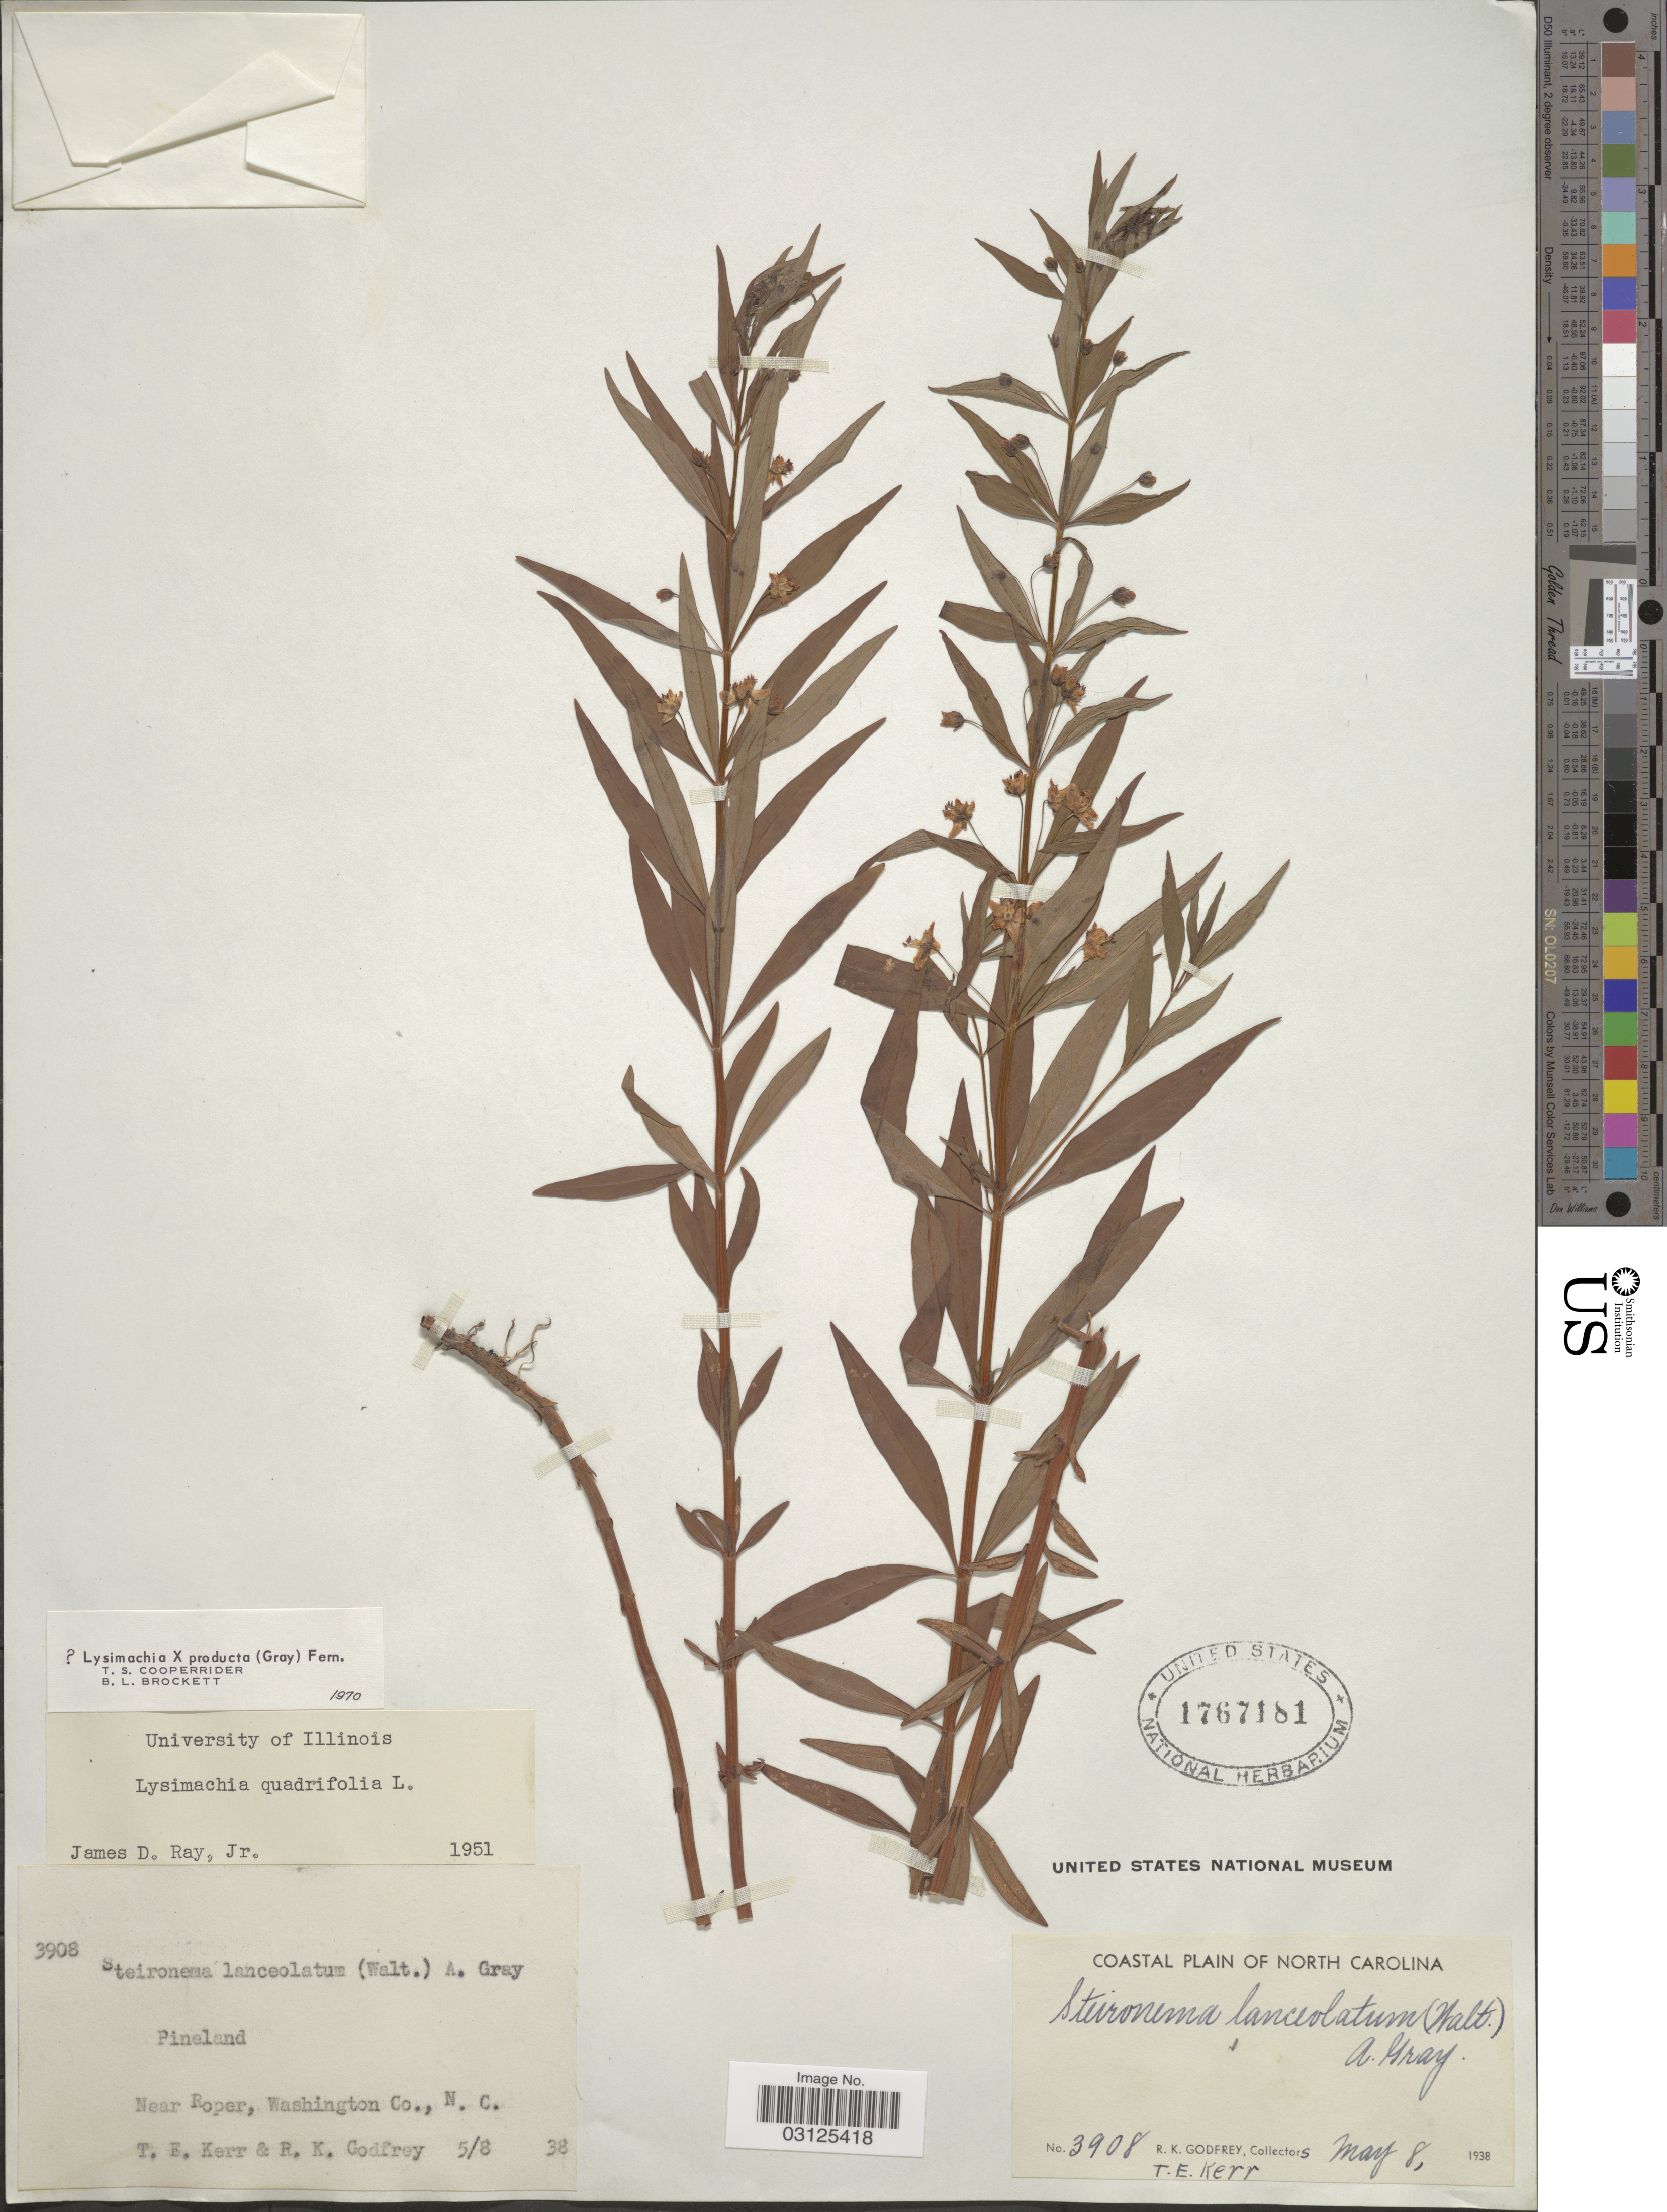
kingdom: Plantae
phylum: Tracheophyta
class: Magnoliopsida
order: Ericales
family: Primulaceae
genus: Lysimachia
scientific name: Lysimachia x producta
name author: (A. Gray) Fernald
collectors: T. E. Kerr & R. K. Godfrey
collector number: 3908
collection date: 1938-05-08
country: United States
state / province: North Carolina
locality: Coastal Plain of North Carolina, Near Roper, Washington Co.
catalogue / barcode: US 1767181